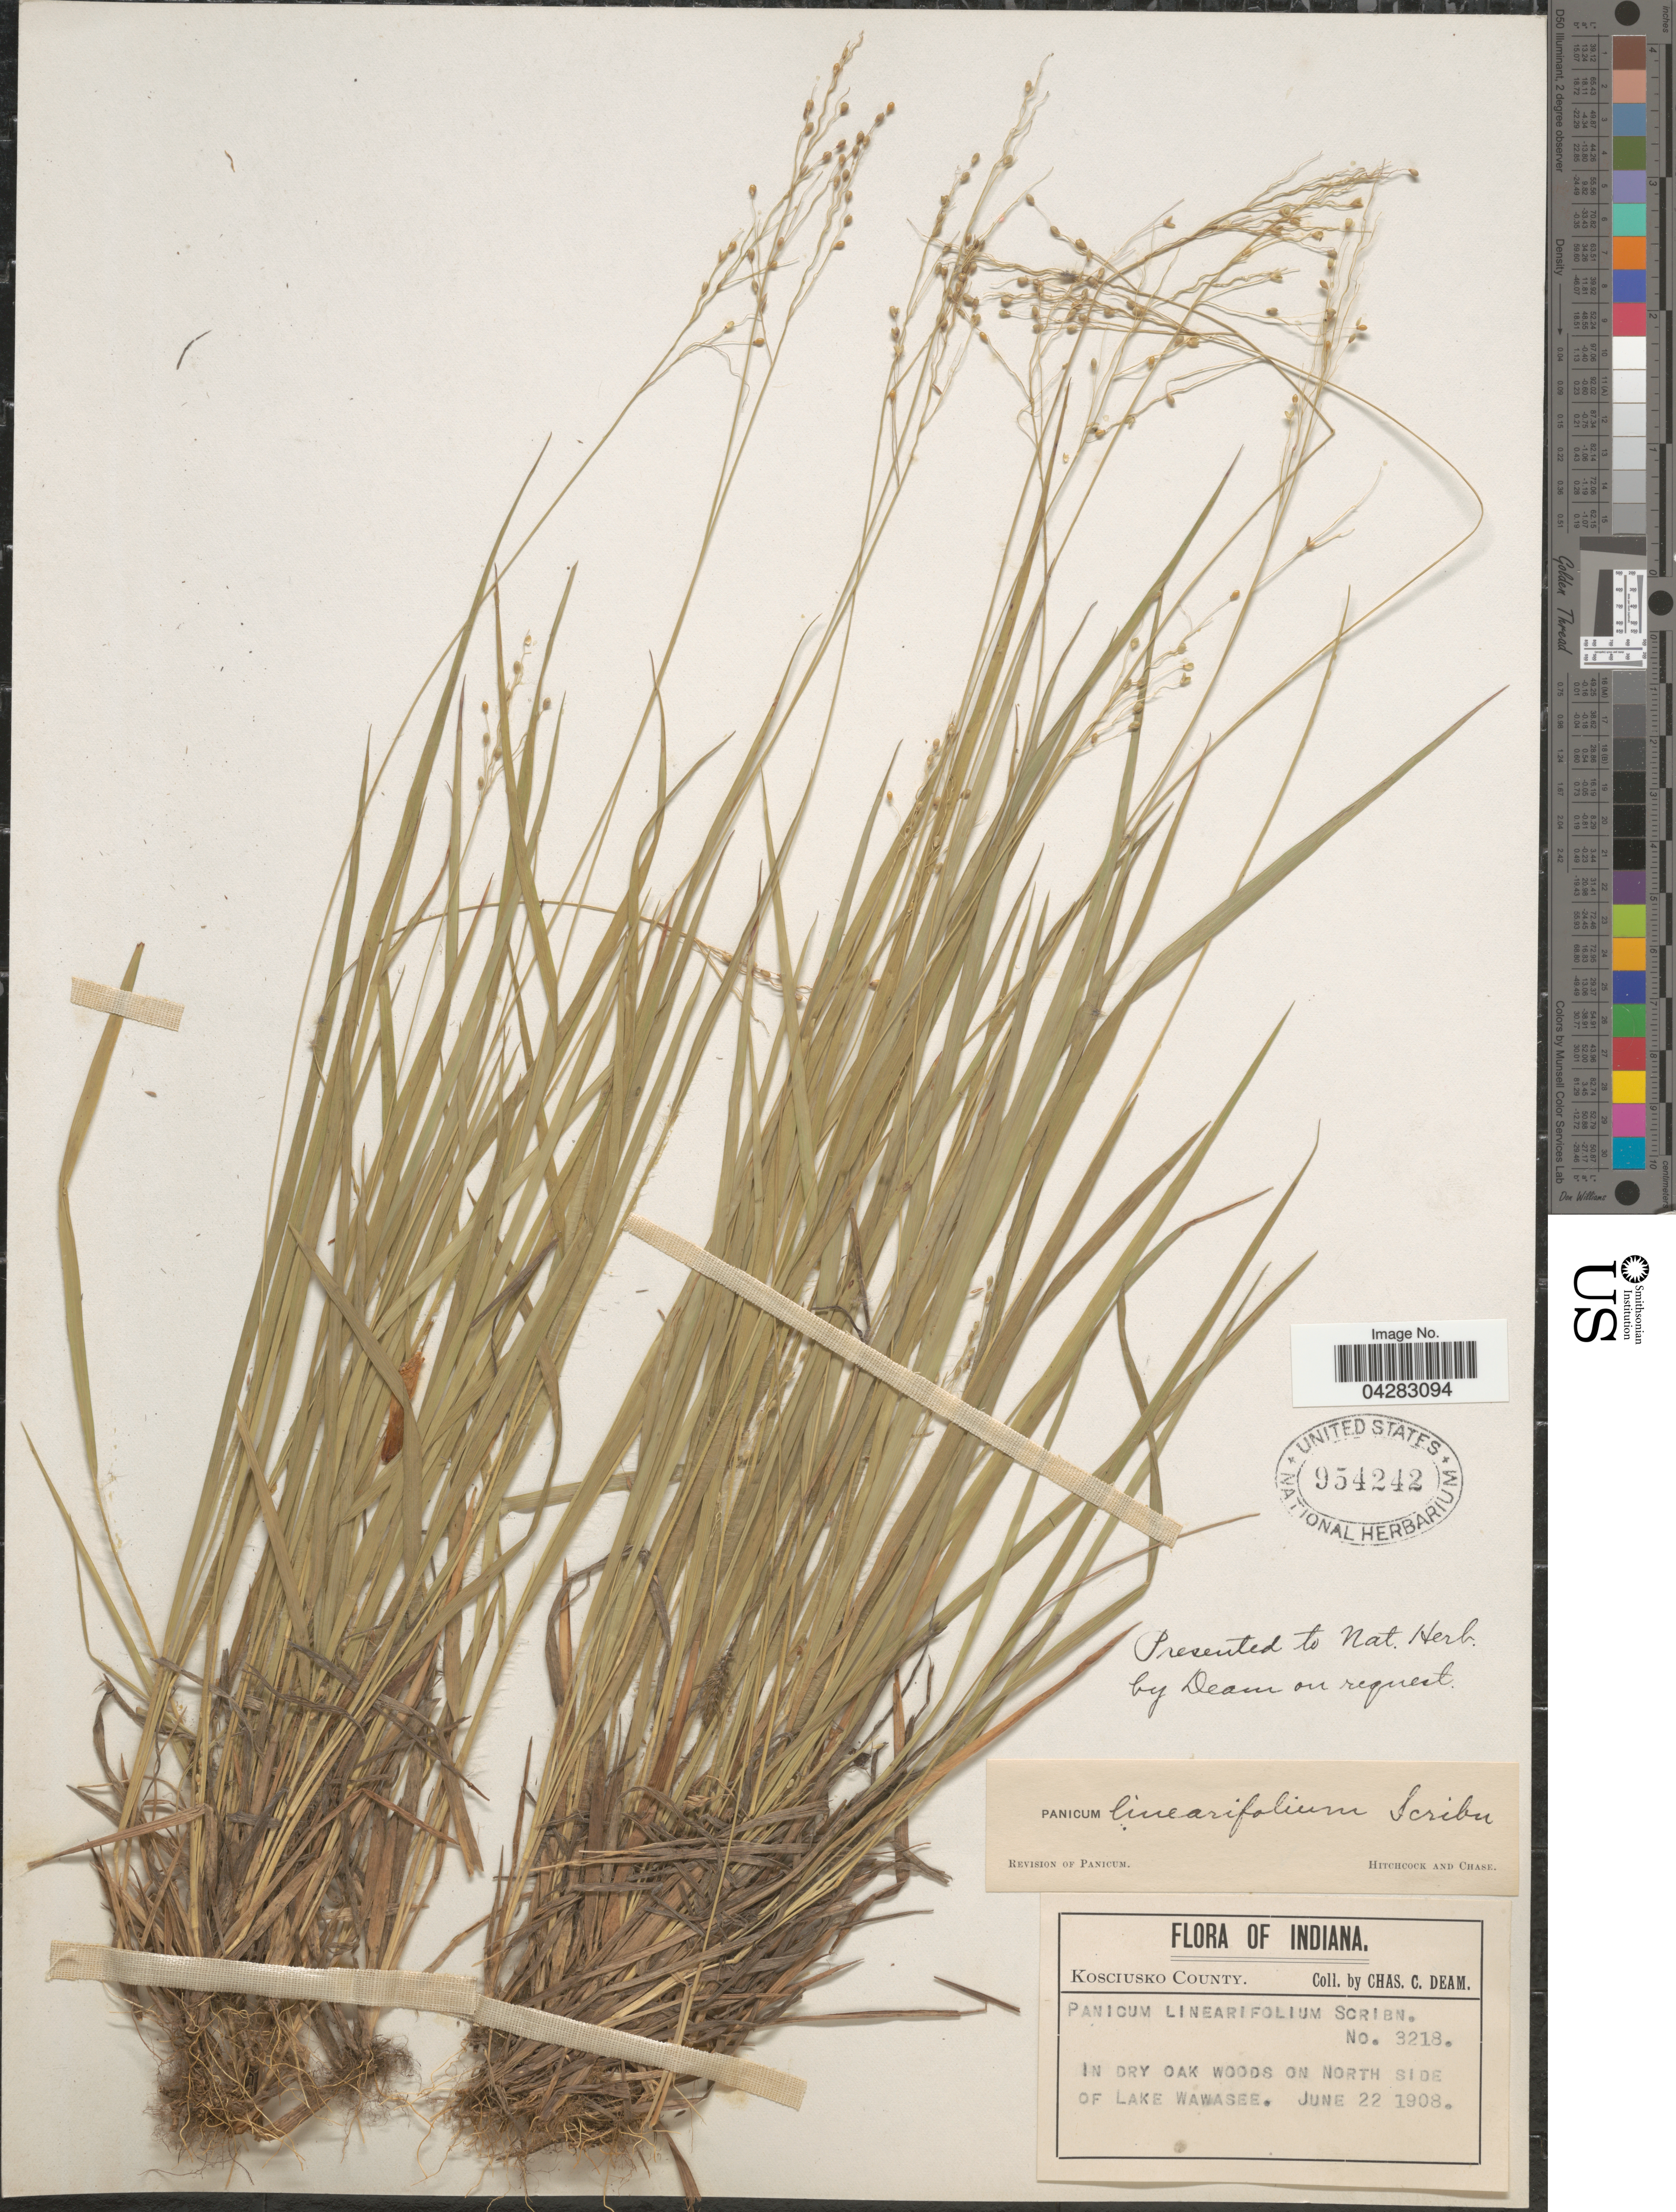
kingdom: Plantae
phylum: Tracheophyta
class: Liliopsida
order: Poales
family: Poaceae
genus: Dichanthelium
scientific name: Dichanthelium linearifolium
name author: (Scribn.) Gould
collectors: C. C. Deam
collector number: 3218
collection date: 1908-06-22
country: United States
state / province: Indiana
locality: Kosciusko County. In dry oak woods on north side of Lake Wawasee.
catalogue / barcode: US 954242